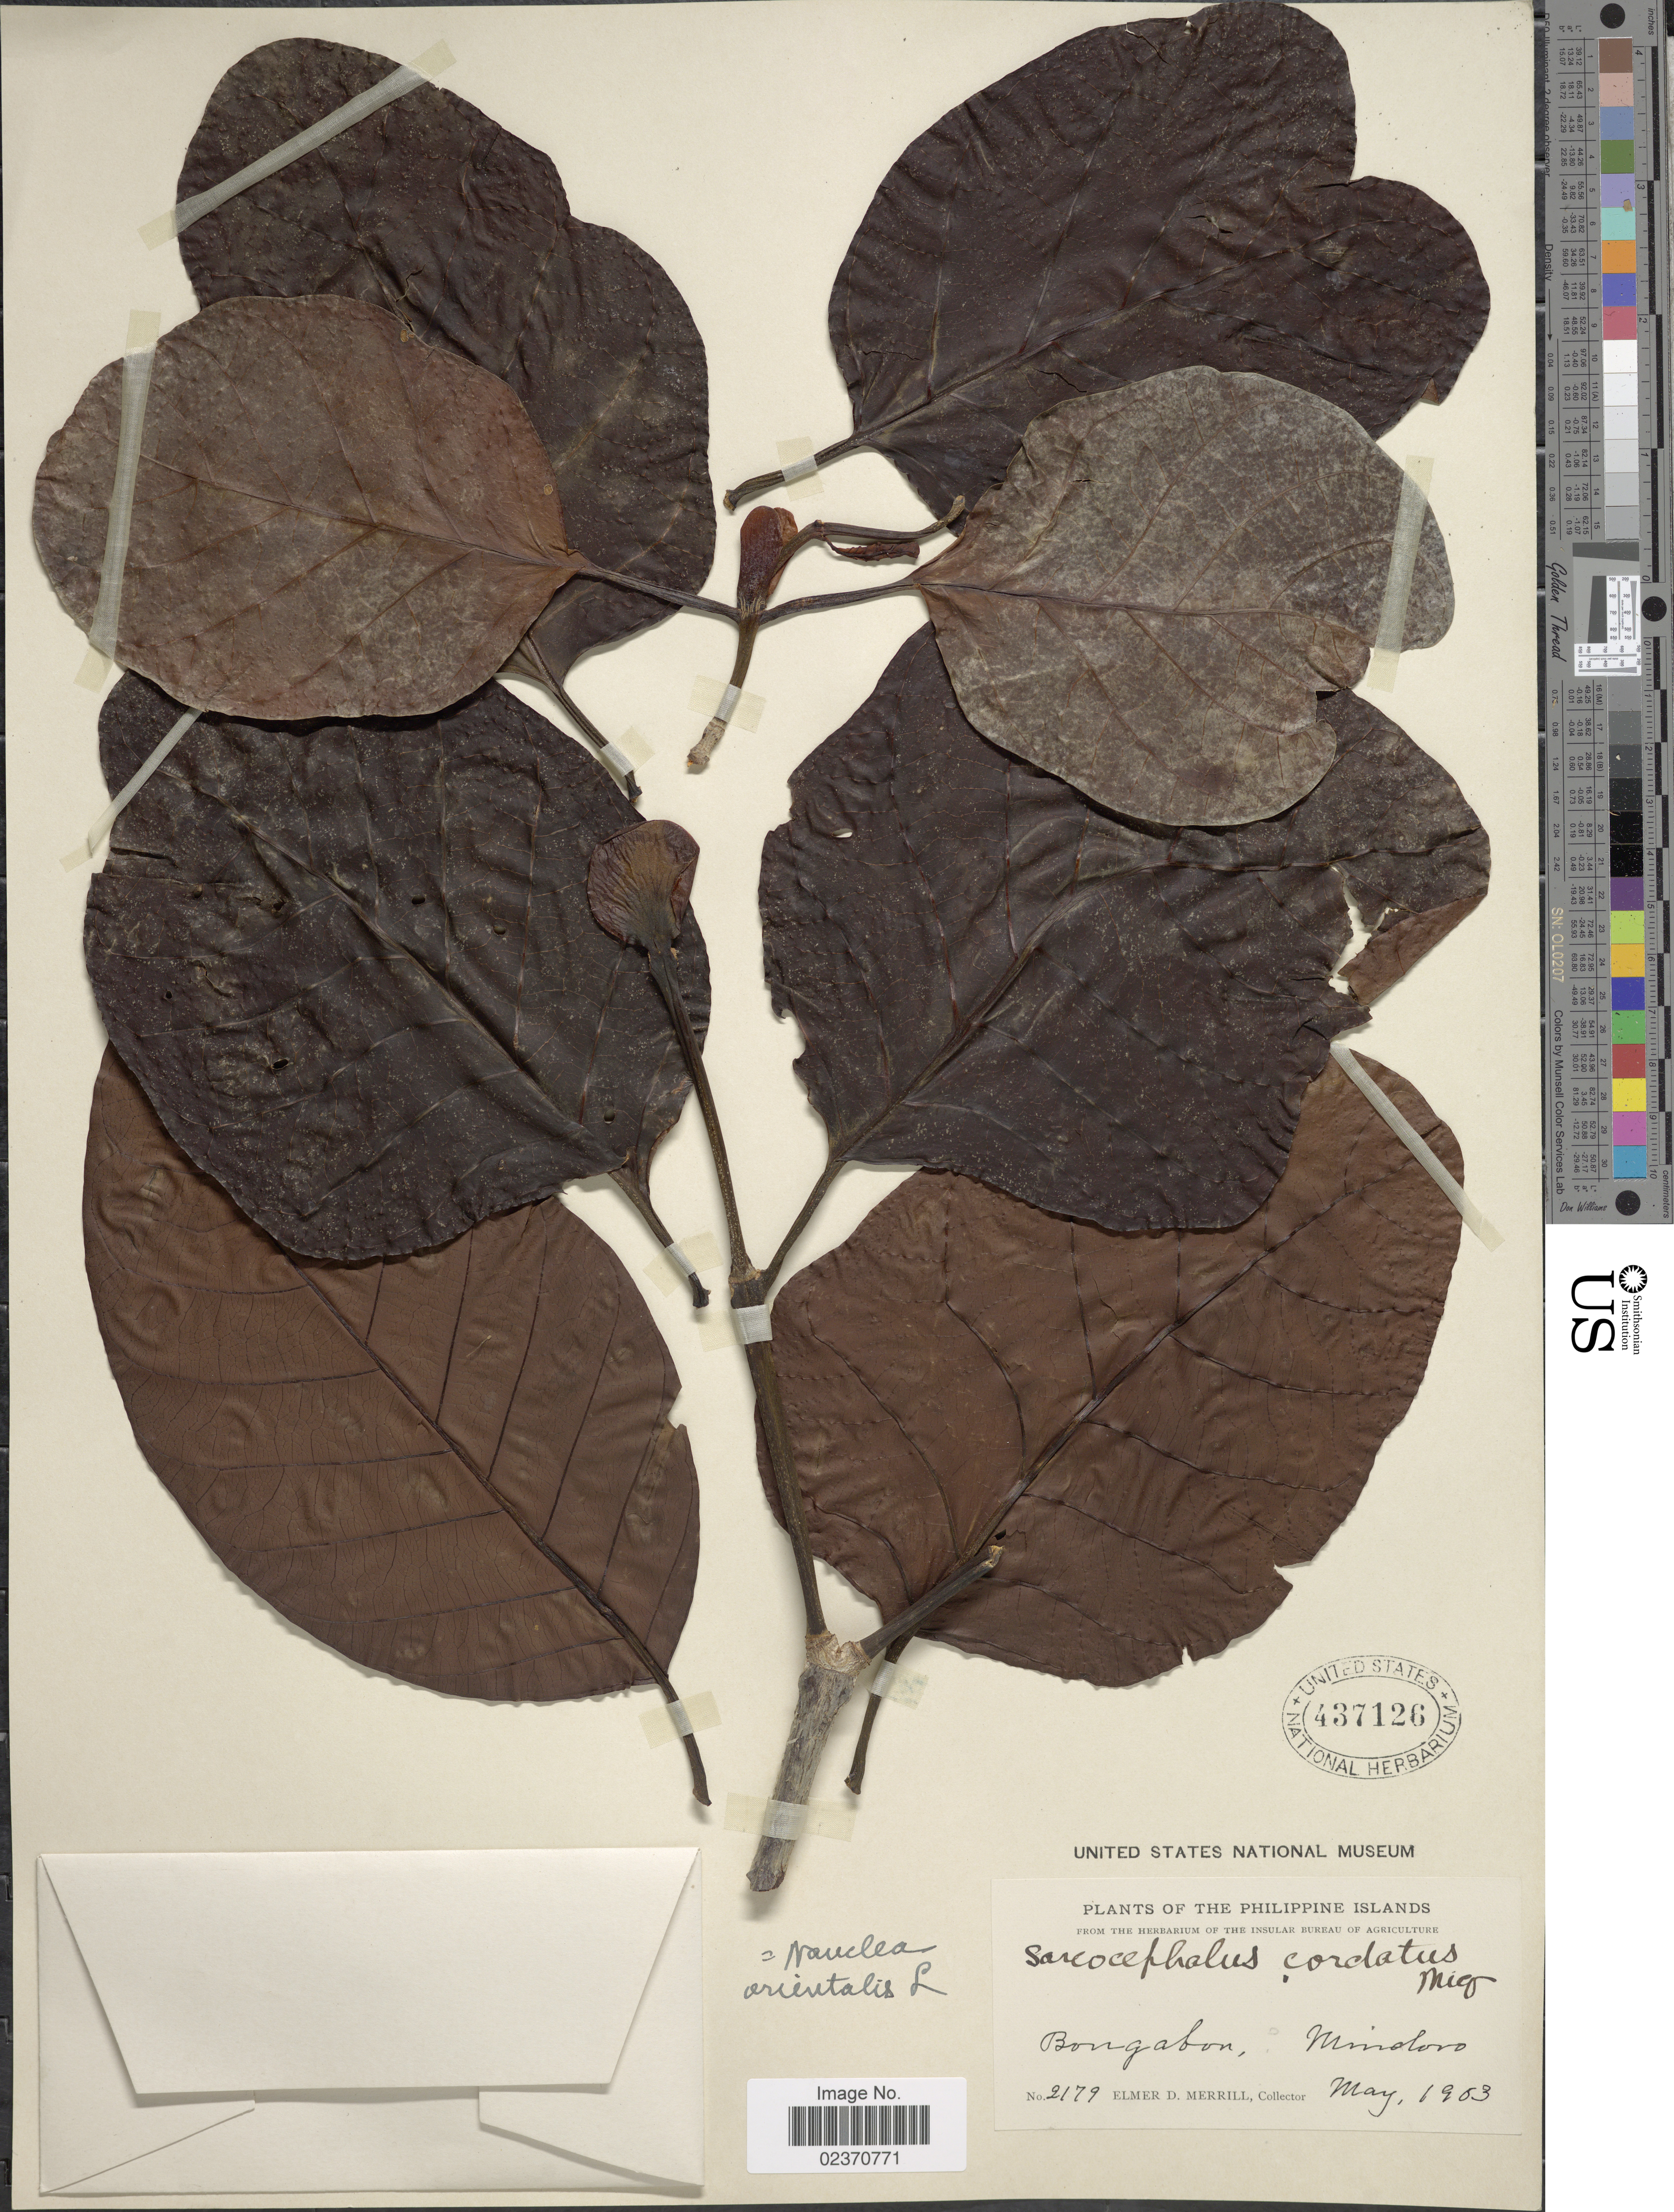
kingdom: Plantae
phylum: Tracheophyta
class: Magnoliopsida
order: Gentianales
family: Rubiaceae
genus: Nauclea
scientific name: Nauclea orientalis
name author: (L.) L.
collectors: E. D. Merrill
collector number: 2179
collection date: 1903-05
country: Philippines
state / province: Mimaropa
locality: The Philippine Islands, Bongabon, Mindoro.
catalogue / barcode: US 437126